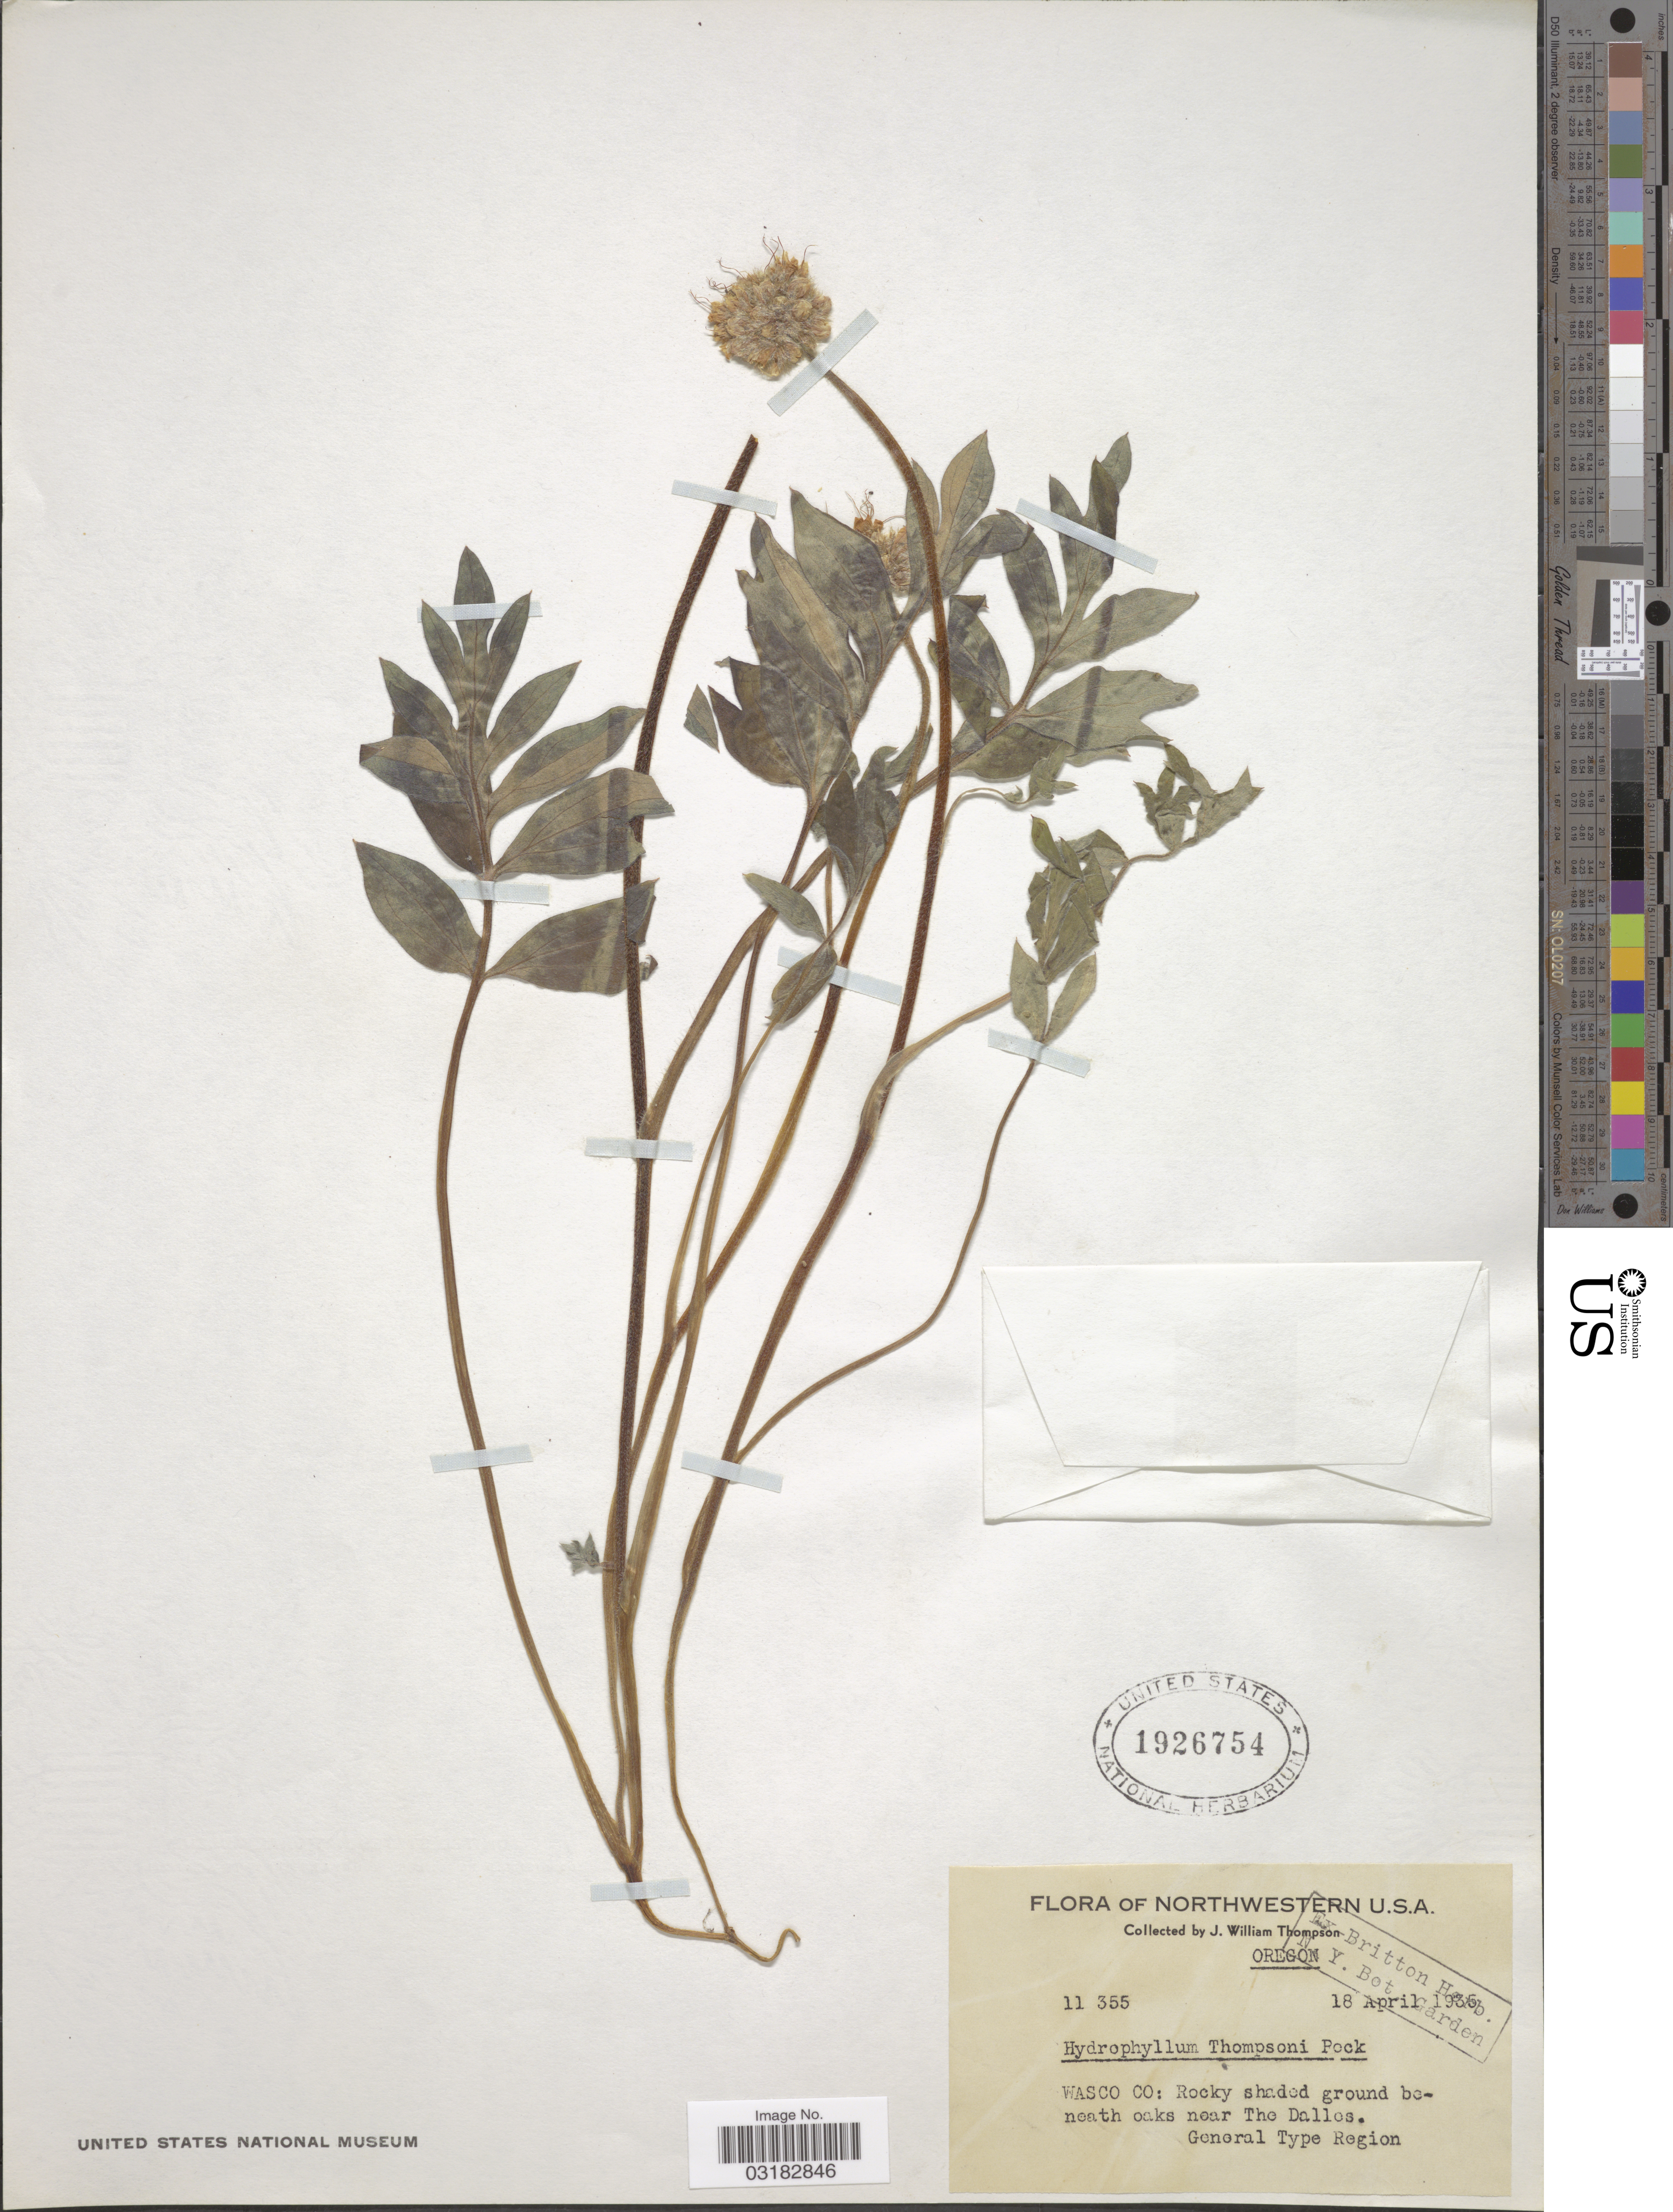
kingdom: Plantae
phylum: Tracheophyta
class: Magnoliopsida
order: Boraginales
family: Hydrophyllaceae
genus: Hydrophyllum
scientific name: Hydrophyllum capitatum var. thompsonii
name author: (M. Peck) Constance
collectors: J. W. Thompson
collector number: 11355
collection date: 1935-04-18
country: United States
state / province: Oregon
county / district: Wasco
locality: WASCO CO: Rocky shaded ground beneath oaks near The Dalles.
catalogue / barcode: US 1926754